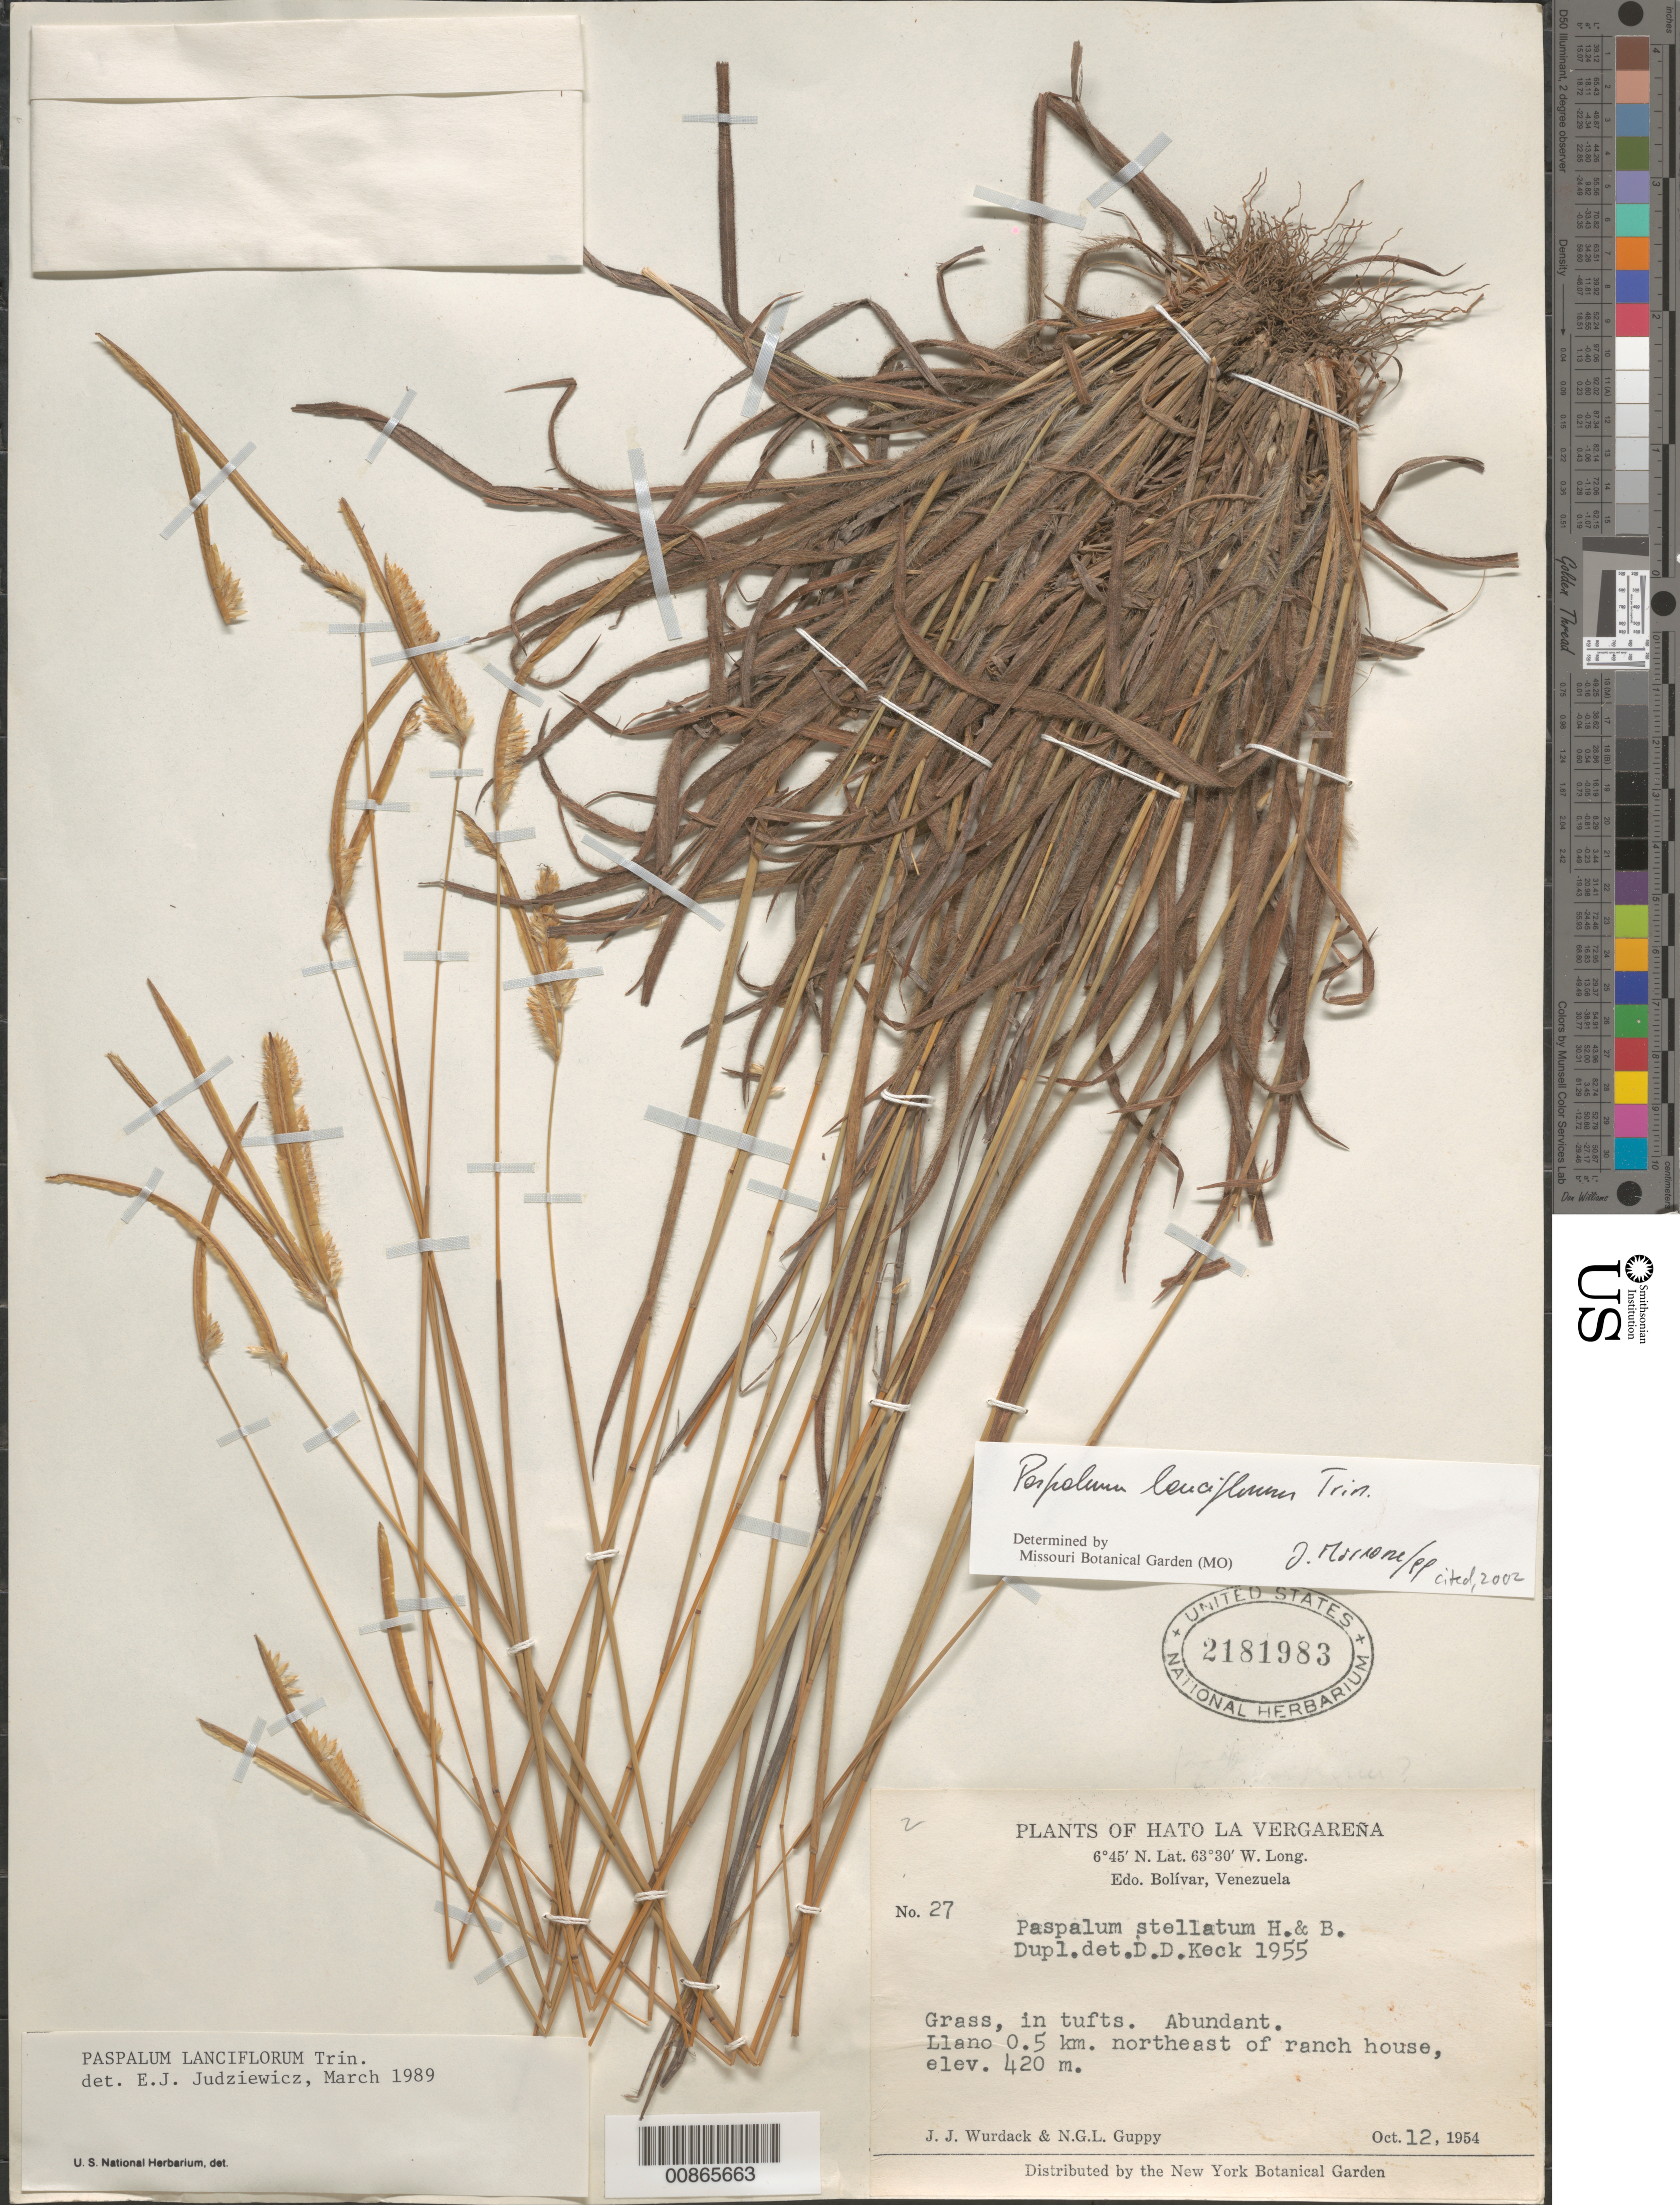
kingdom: Plantae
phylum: Tracheophyta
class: Liliopsida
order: Poales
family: Poaceae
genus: Paspalum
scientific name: Paspalum lanciflorum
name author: Trin.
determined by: Morrone, J.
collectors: J. J. Wurdack & N. Guppy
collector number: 27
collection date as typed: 12-Oct-54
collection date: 1954-10-12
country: Venezuela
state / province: Bolívar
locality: Hato La Vergareña, 0.5 km NE of ranch house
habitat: Llano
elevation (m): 420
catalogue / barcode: US 2181983